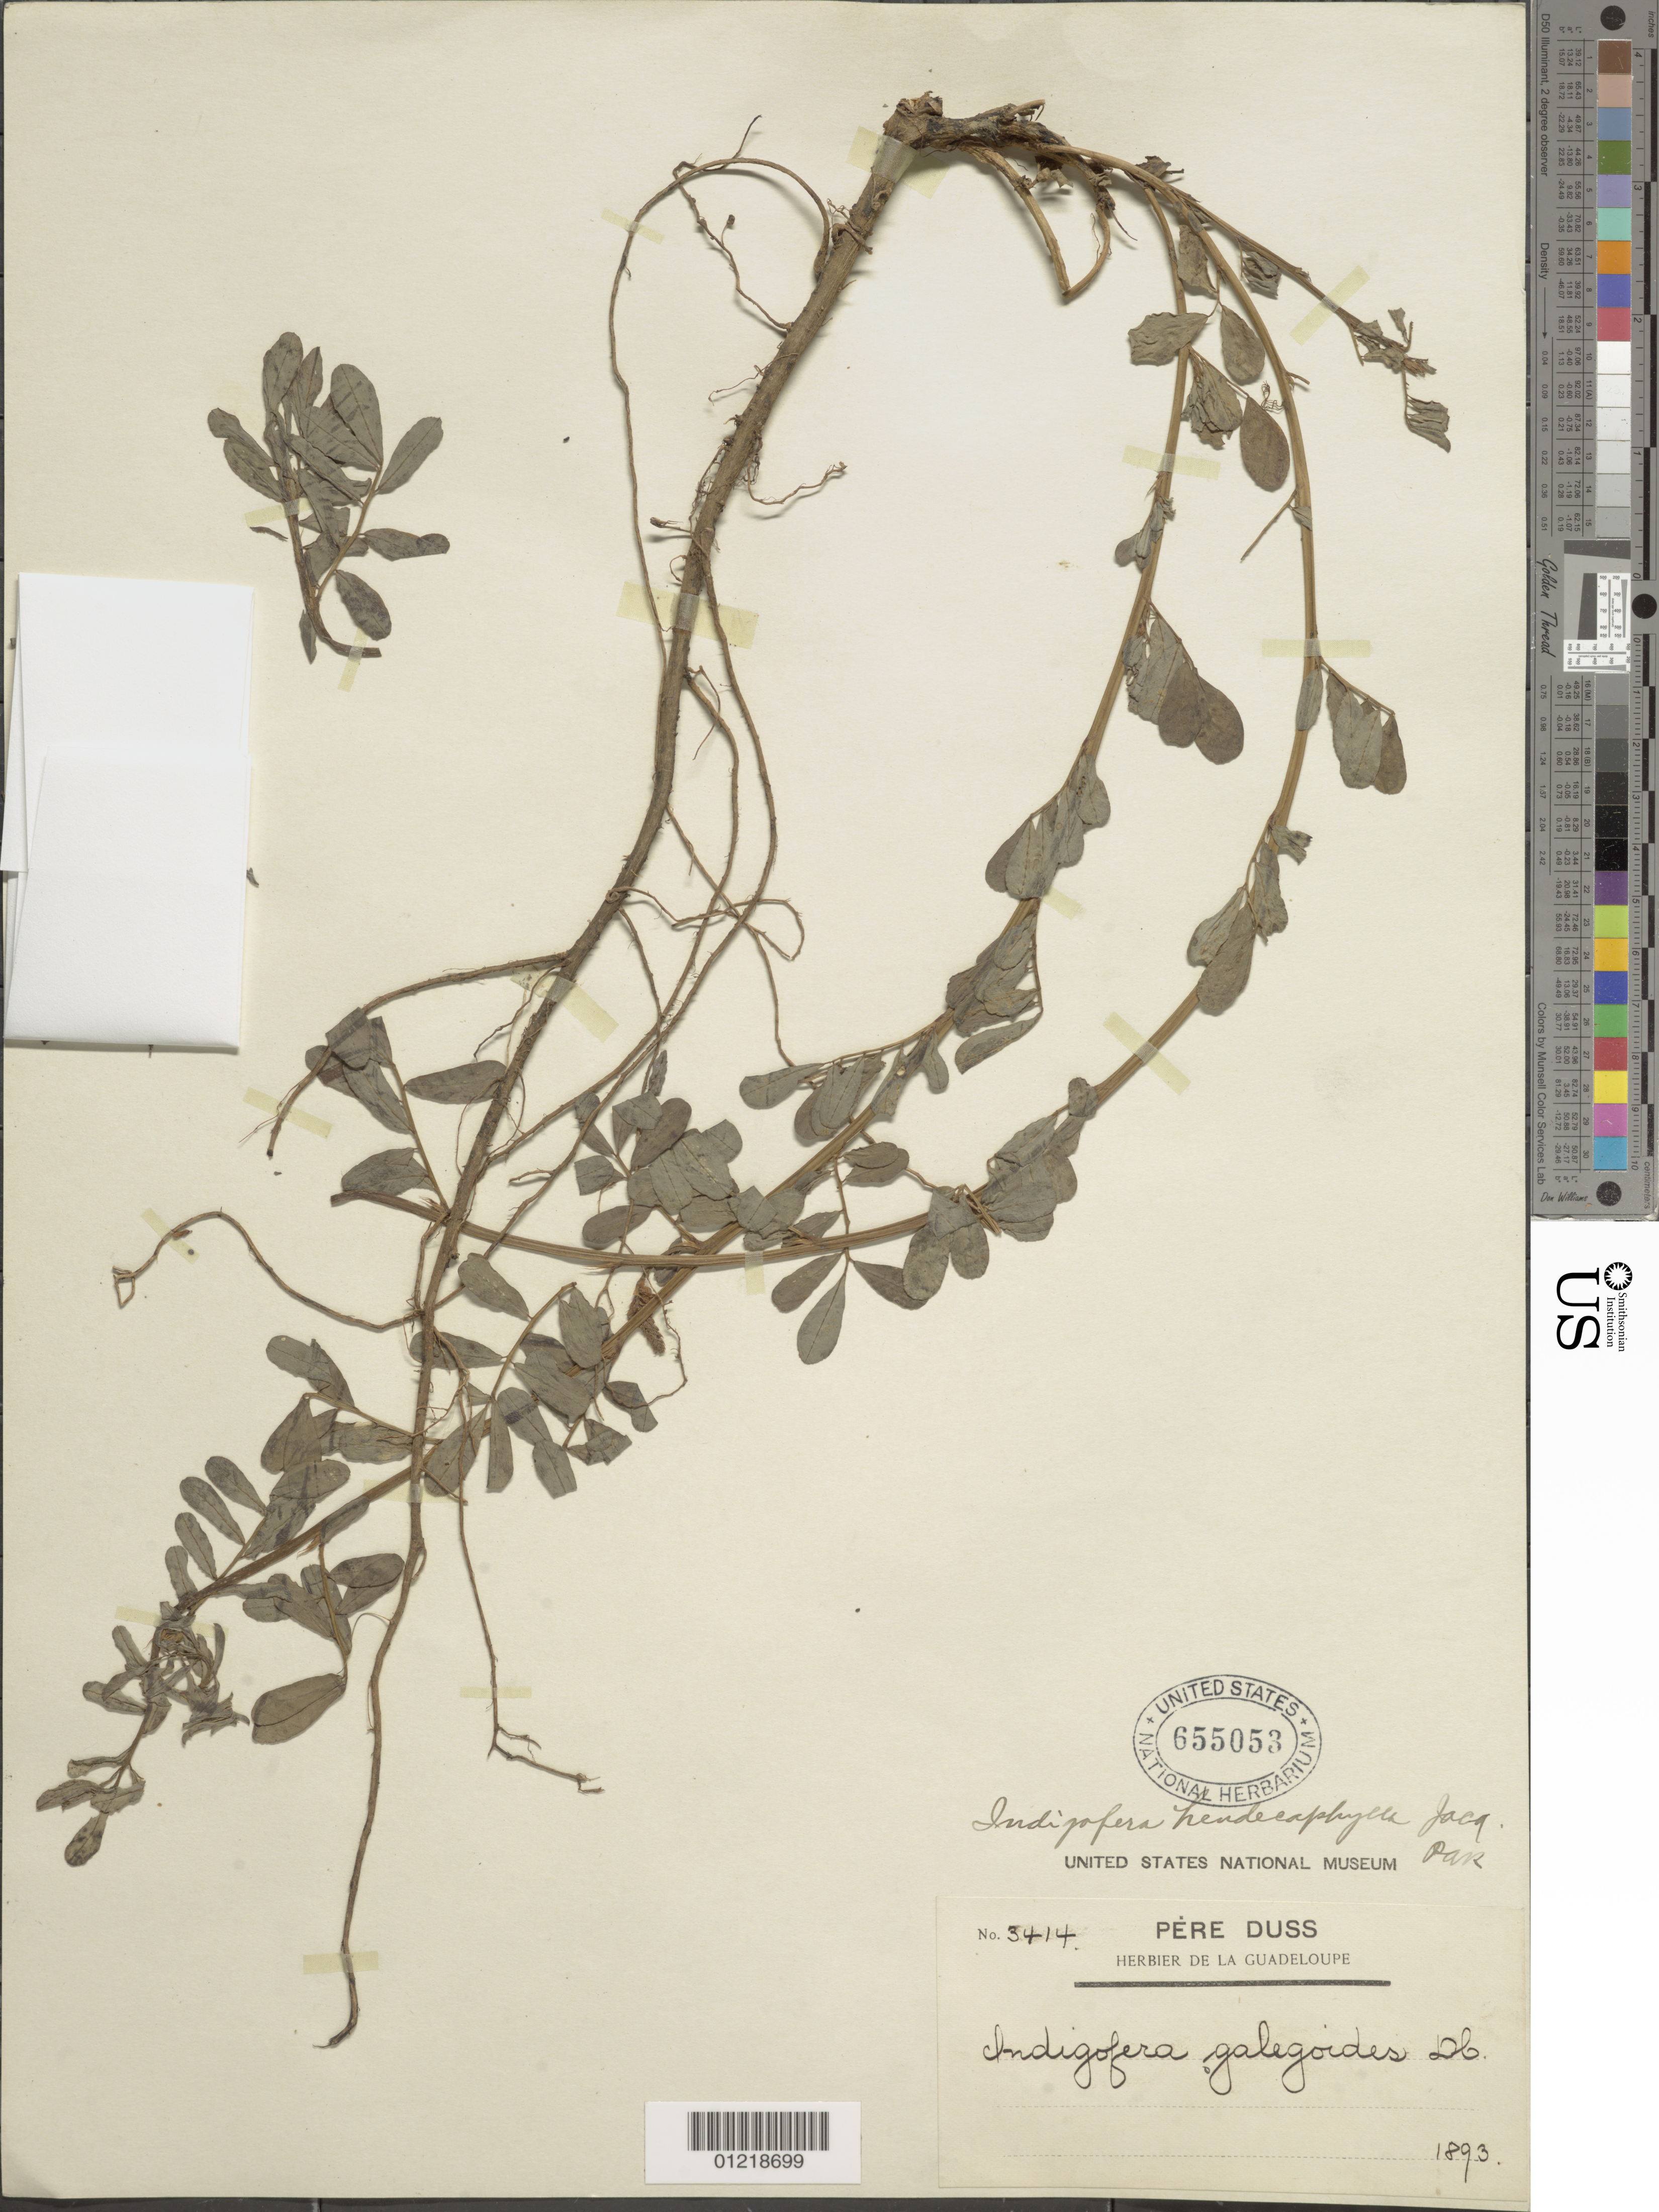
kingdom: Plantae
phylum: Tracheophyta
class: Magnoliopsida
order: Fabales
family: Fabaceae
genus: Indigofera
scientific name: Indigofera hendecaphylla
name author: Jacq.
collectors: Père Duss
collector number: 3414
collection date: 1983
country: Guadeloupe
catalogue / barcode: US 655053